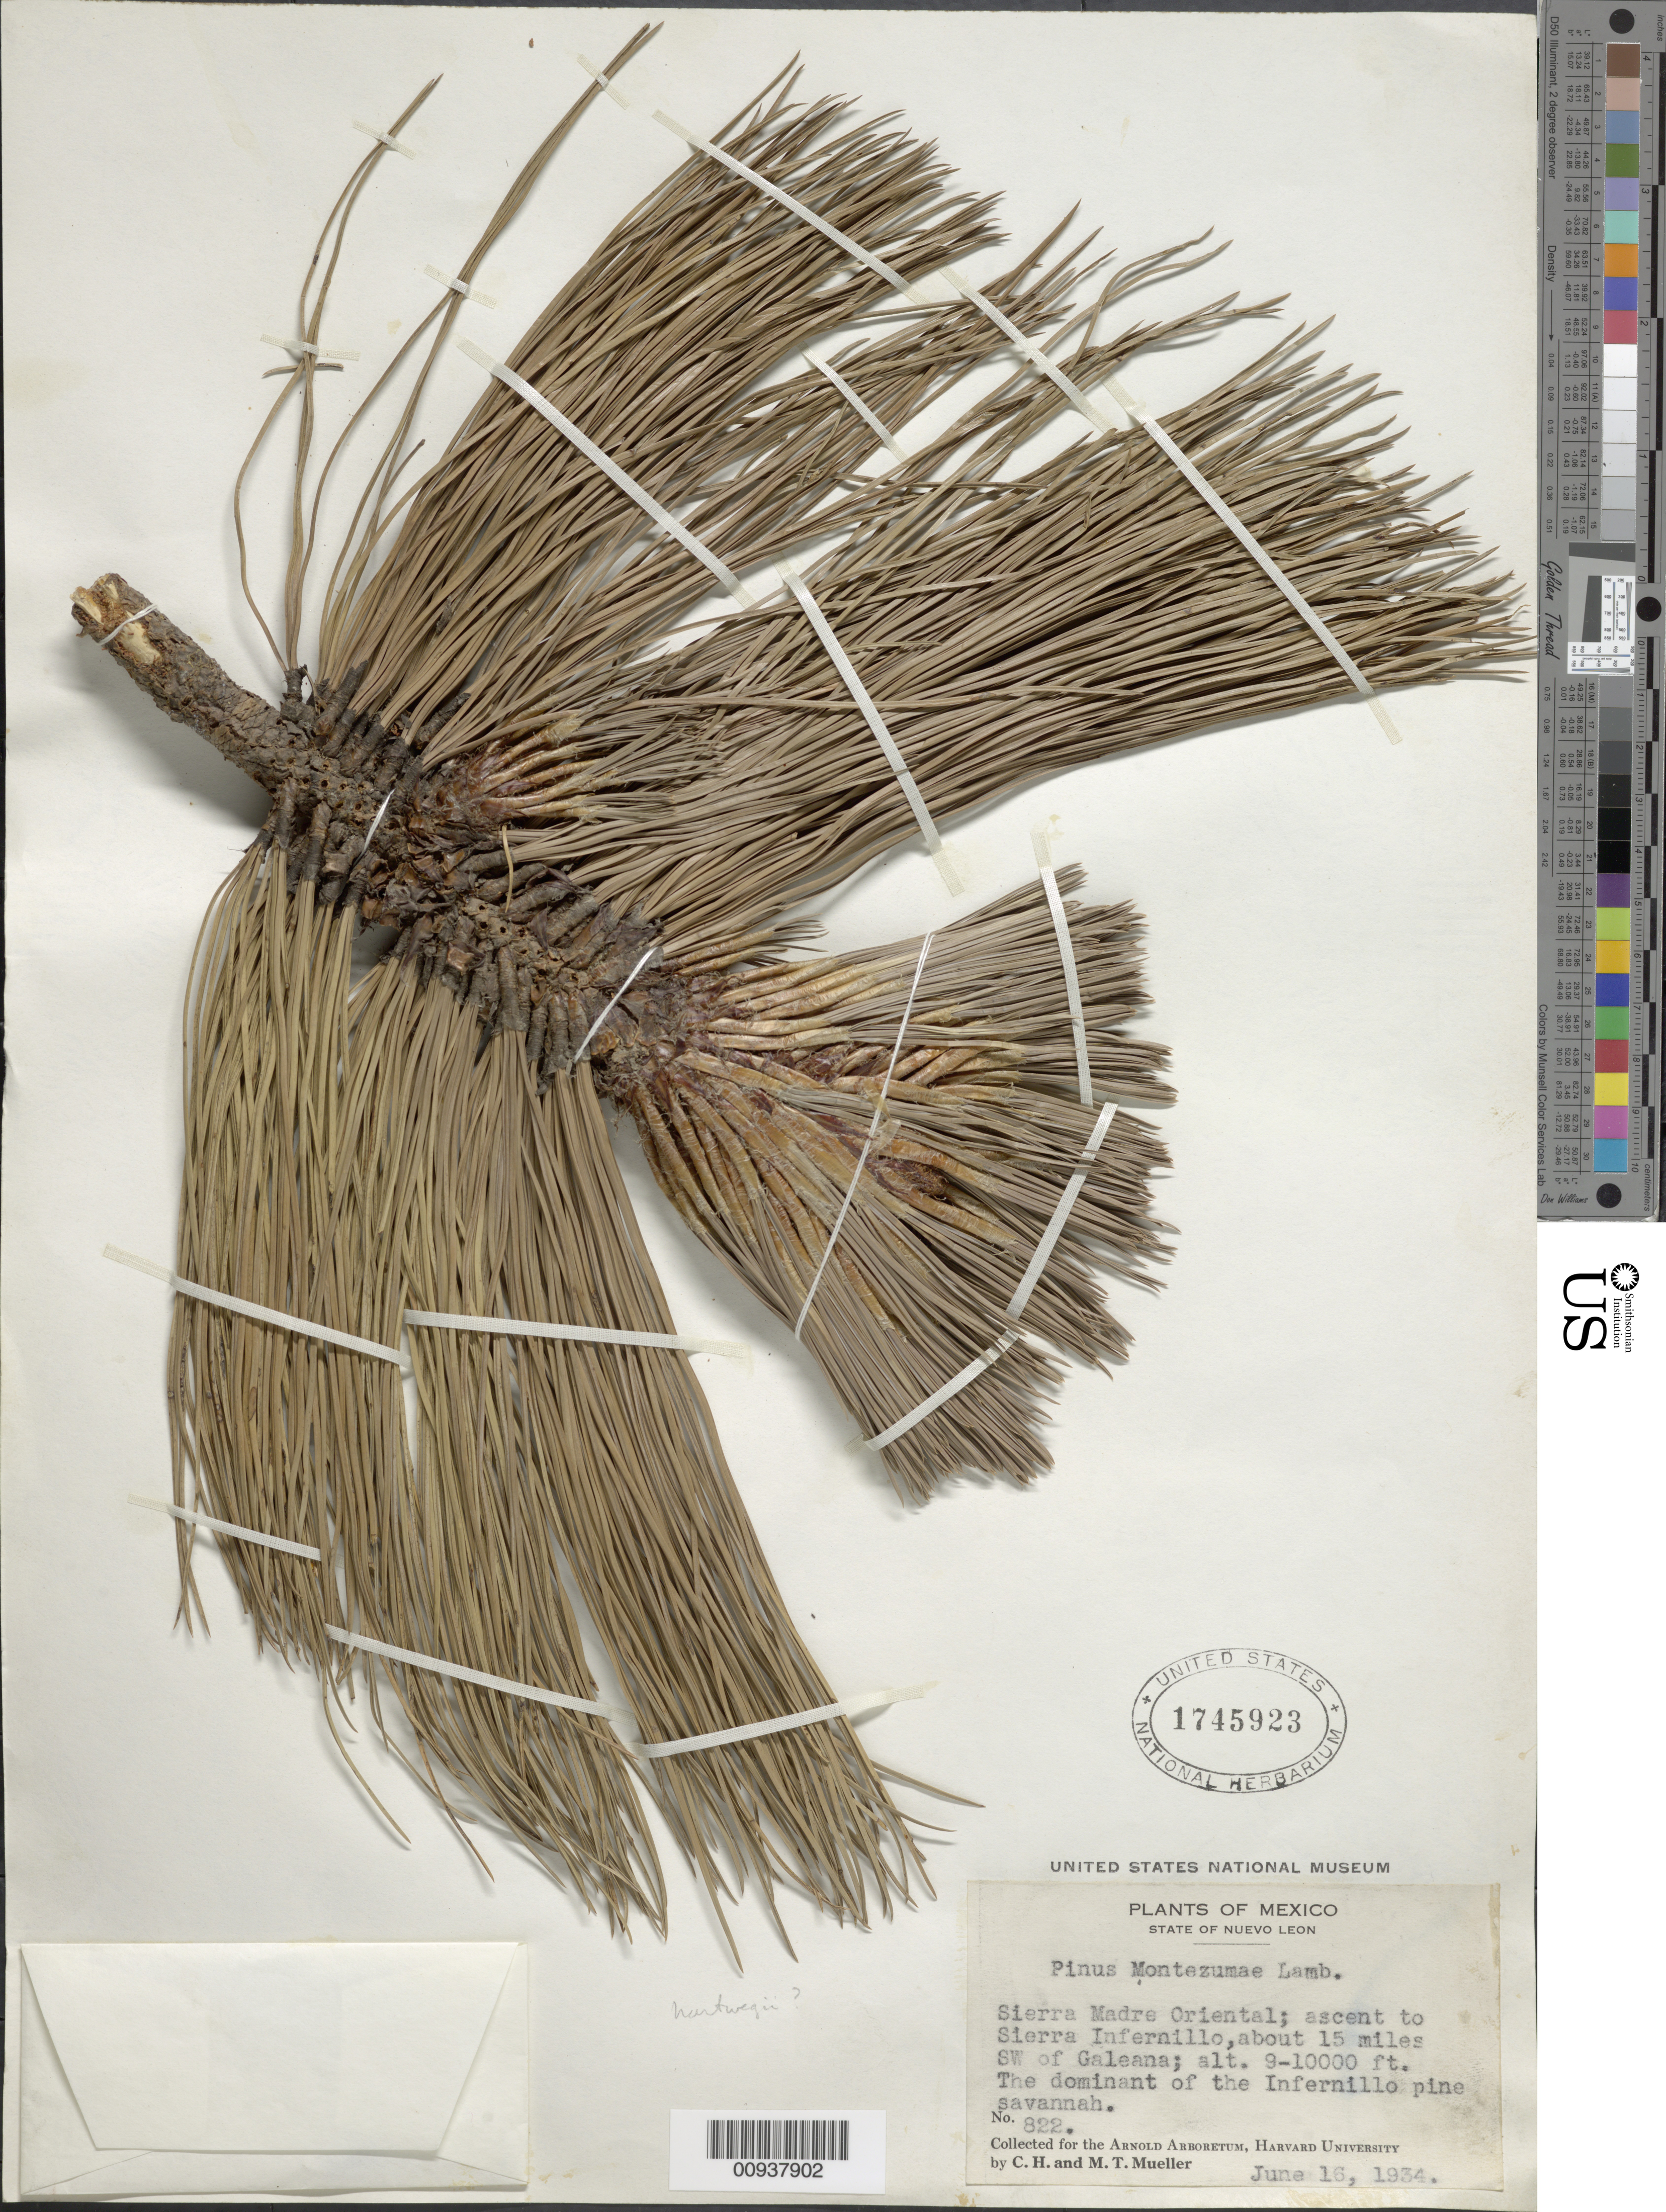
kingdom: Plantae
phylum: Tracheophyta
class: Pinopsida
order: Pinales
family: Pinaceae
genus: Pinus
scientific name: Pinus montezumae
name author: Lamb.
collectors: C. H. Mueller & M. Mueller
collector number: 822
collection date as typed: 16 Jun 1934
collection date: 1934-06-16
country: Mexico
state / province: Nuevo León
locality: Sierra Madre Oriental; ascent to Sierra Infiernillo, about 15 miles SW of Galeana.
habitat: Pine savannah.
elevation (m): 2743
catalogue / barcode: US 1745923